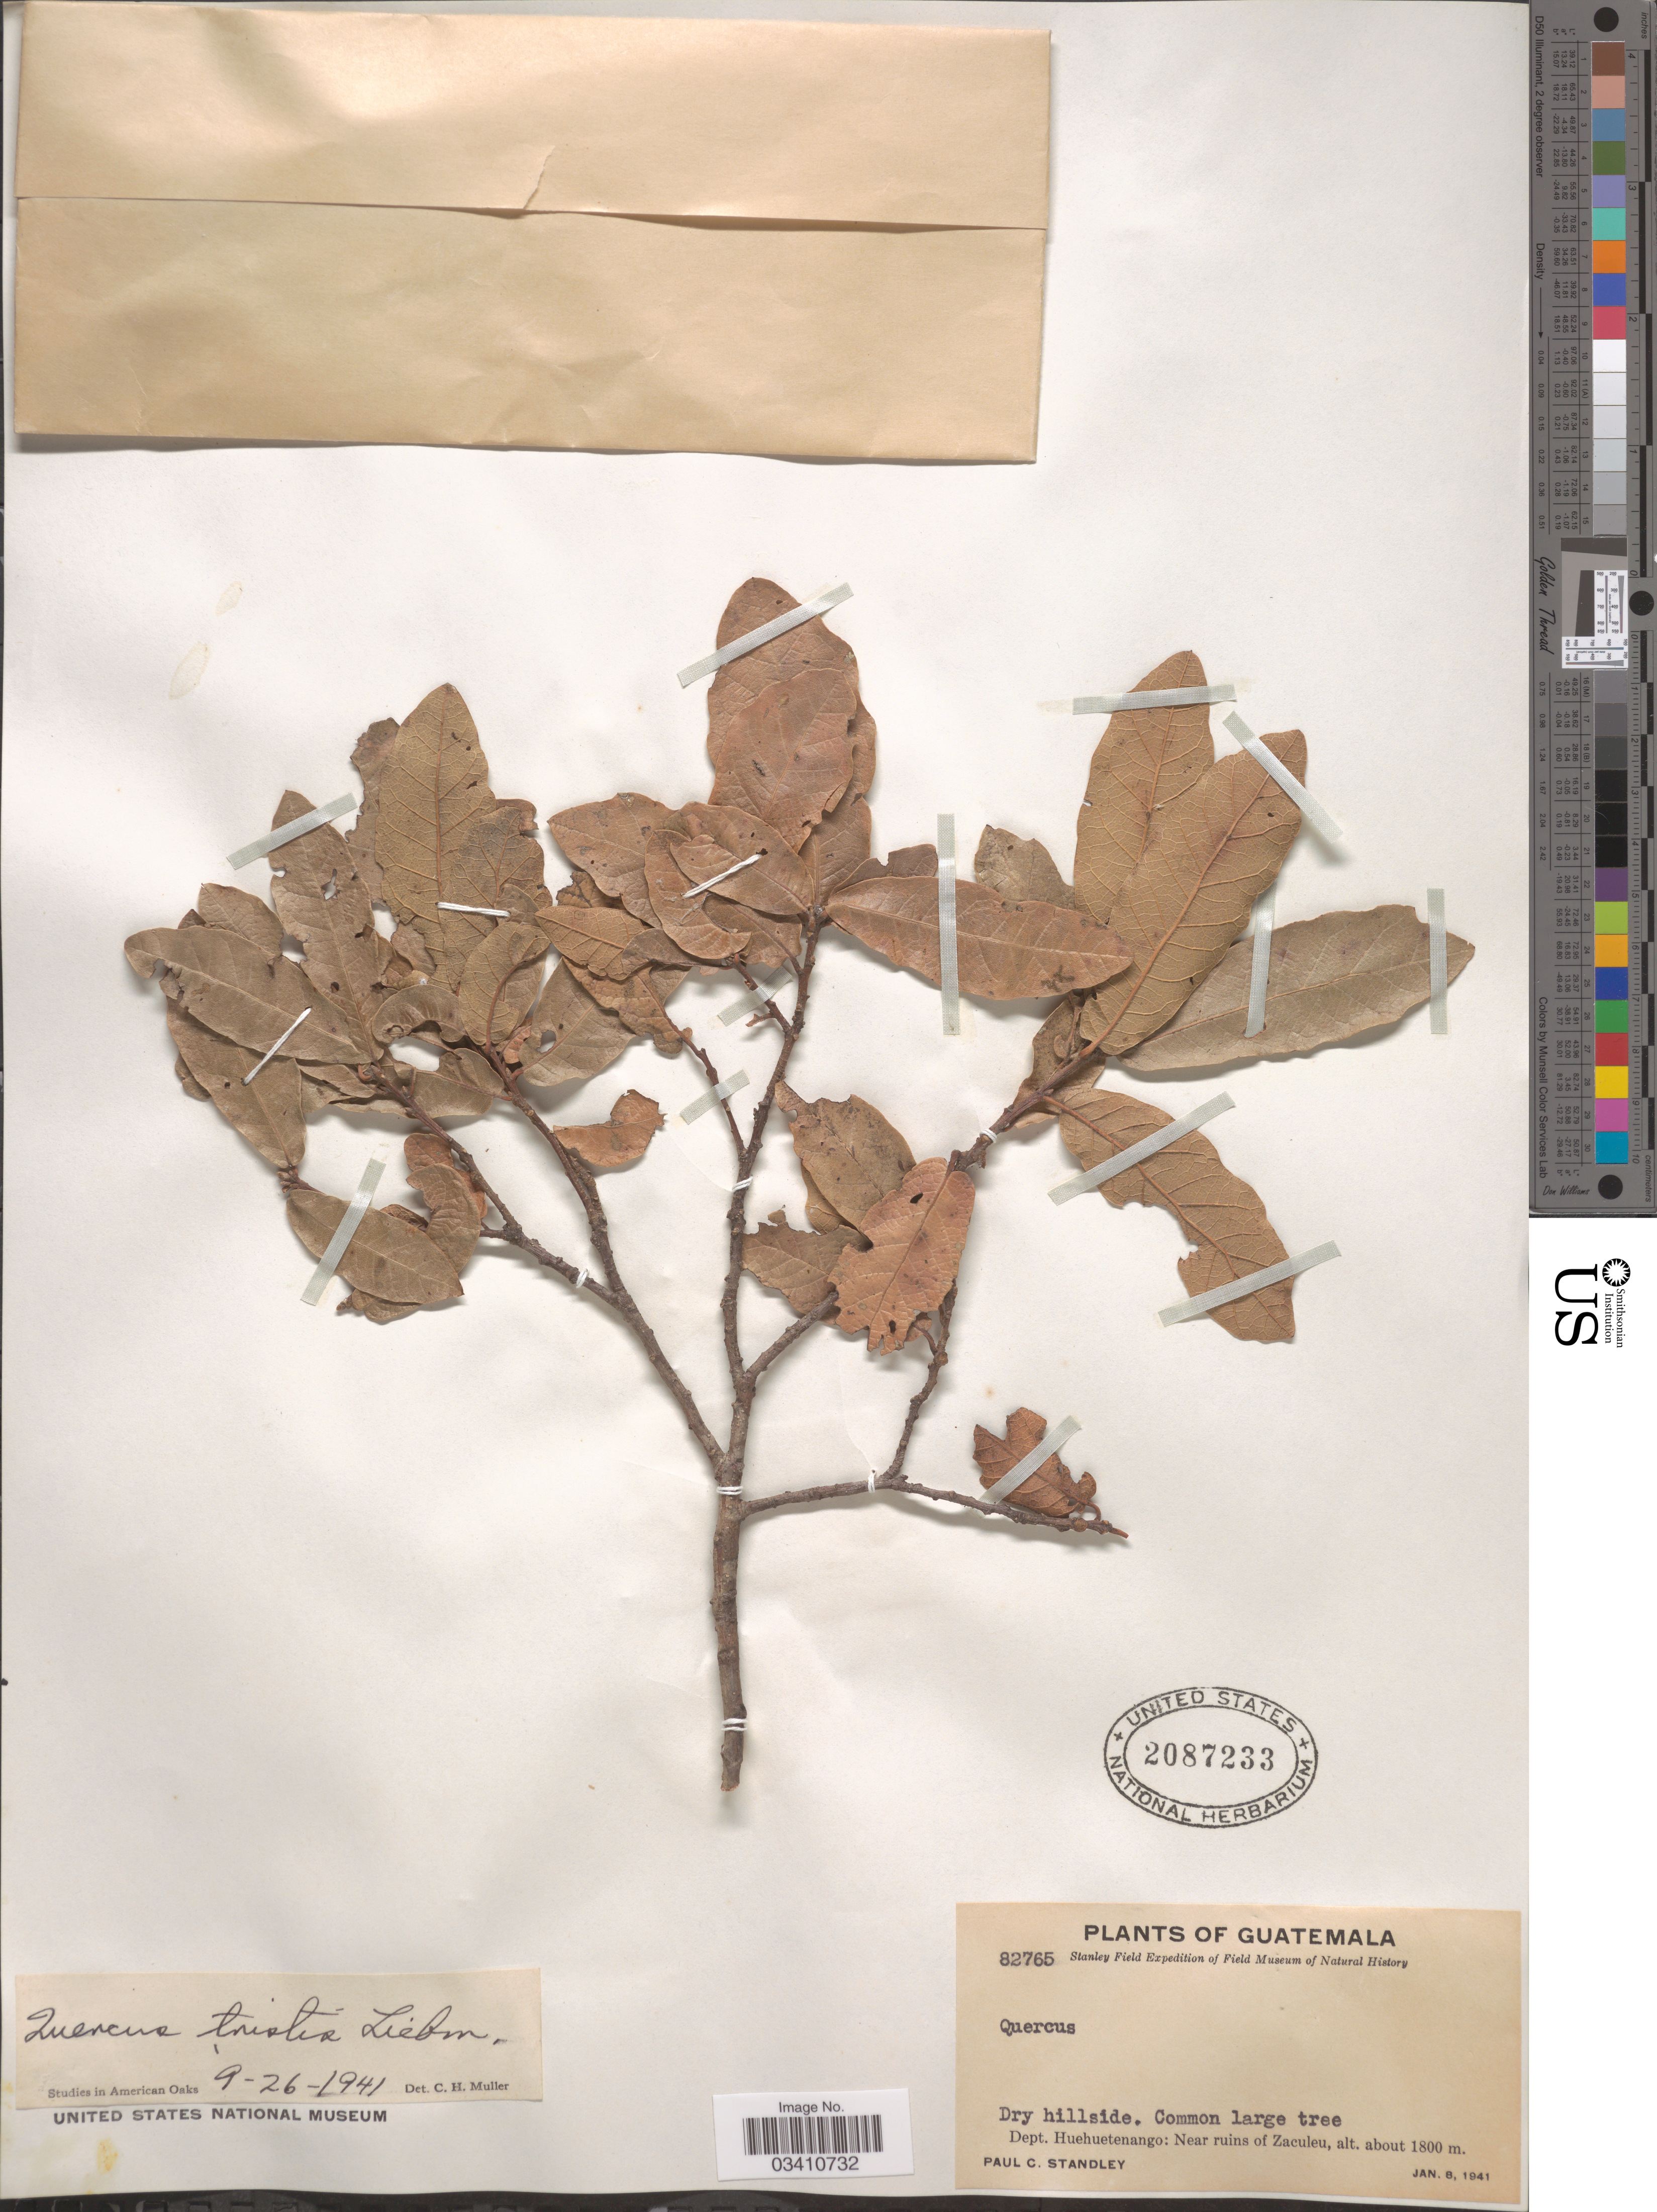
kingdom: Plantae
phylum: Tracheophyta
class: Magnoliopsida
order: Fagales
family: Fagaceae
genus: Quercus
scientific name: Quercus tristis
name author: Liebm.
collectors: P. C. Standley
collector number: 82765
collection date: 1941-01-08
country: Guatemala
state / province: Huehuetenango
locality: Dept. Huehuetenango: Near ruins of Zaculeu.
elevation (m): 1800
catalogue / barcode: US 2087233